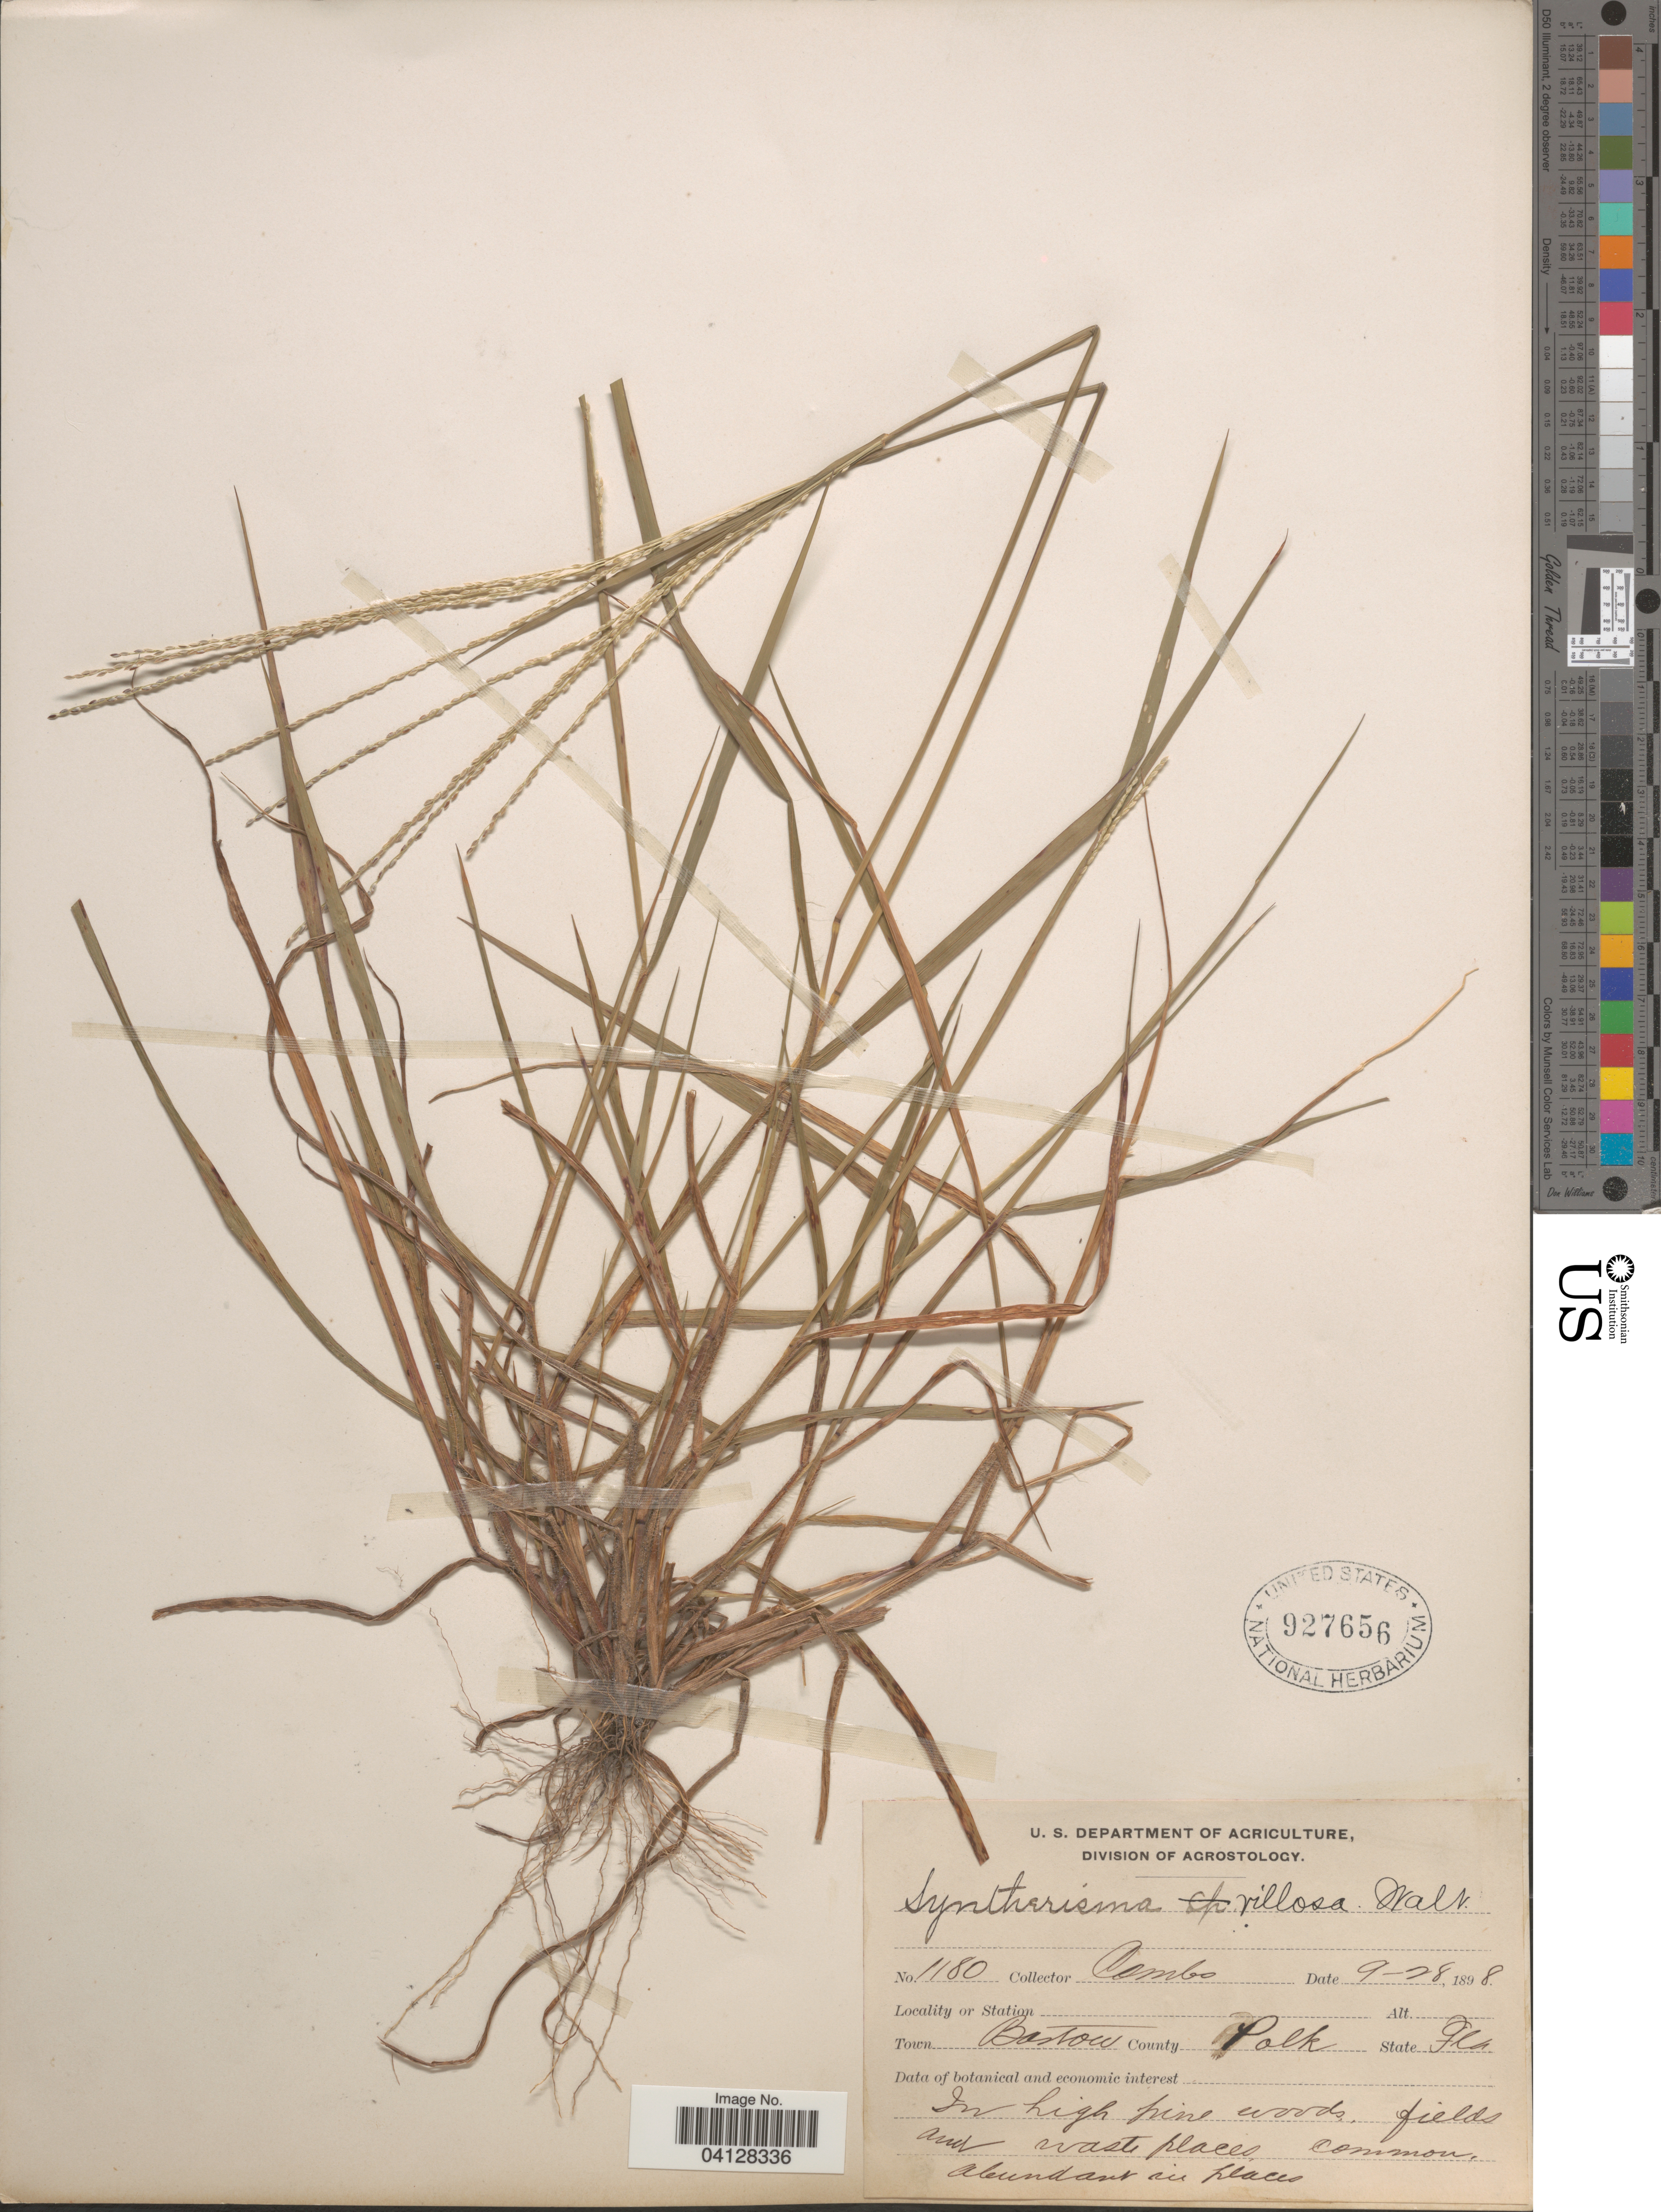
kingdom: Plantae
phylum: Tracheophyta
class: Liliopsida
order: Poales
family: Poaceae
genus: Syntherisma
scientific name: Syntherisma villosa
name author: Walter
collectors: Combo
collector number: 1180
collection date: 1898-09-28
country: United States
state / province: Florida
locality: Town Bartow County Polk.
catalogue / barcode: US 927656